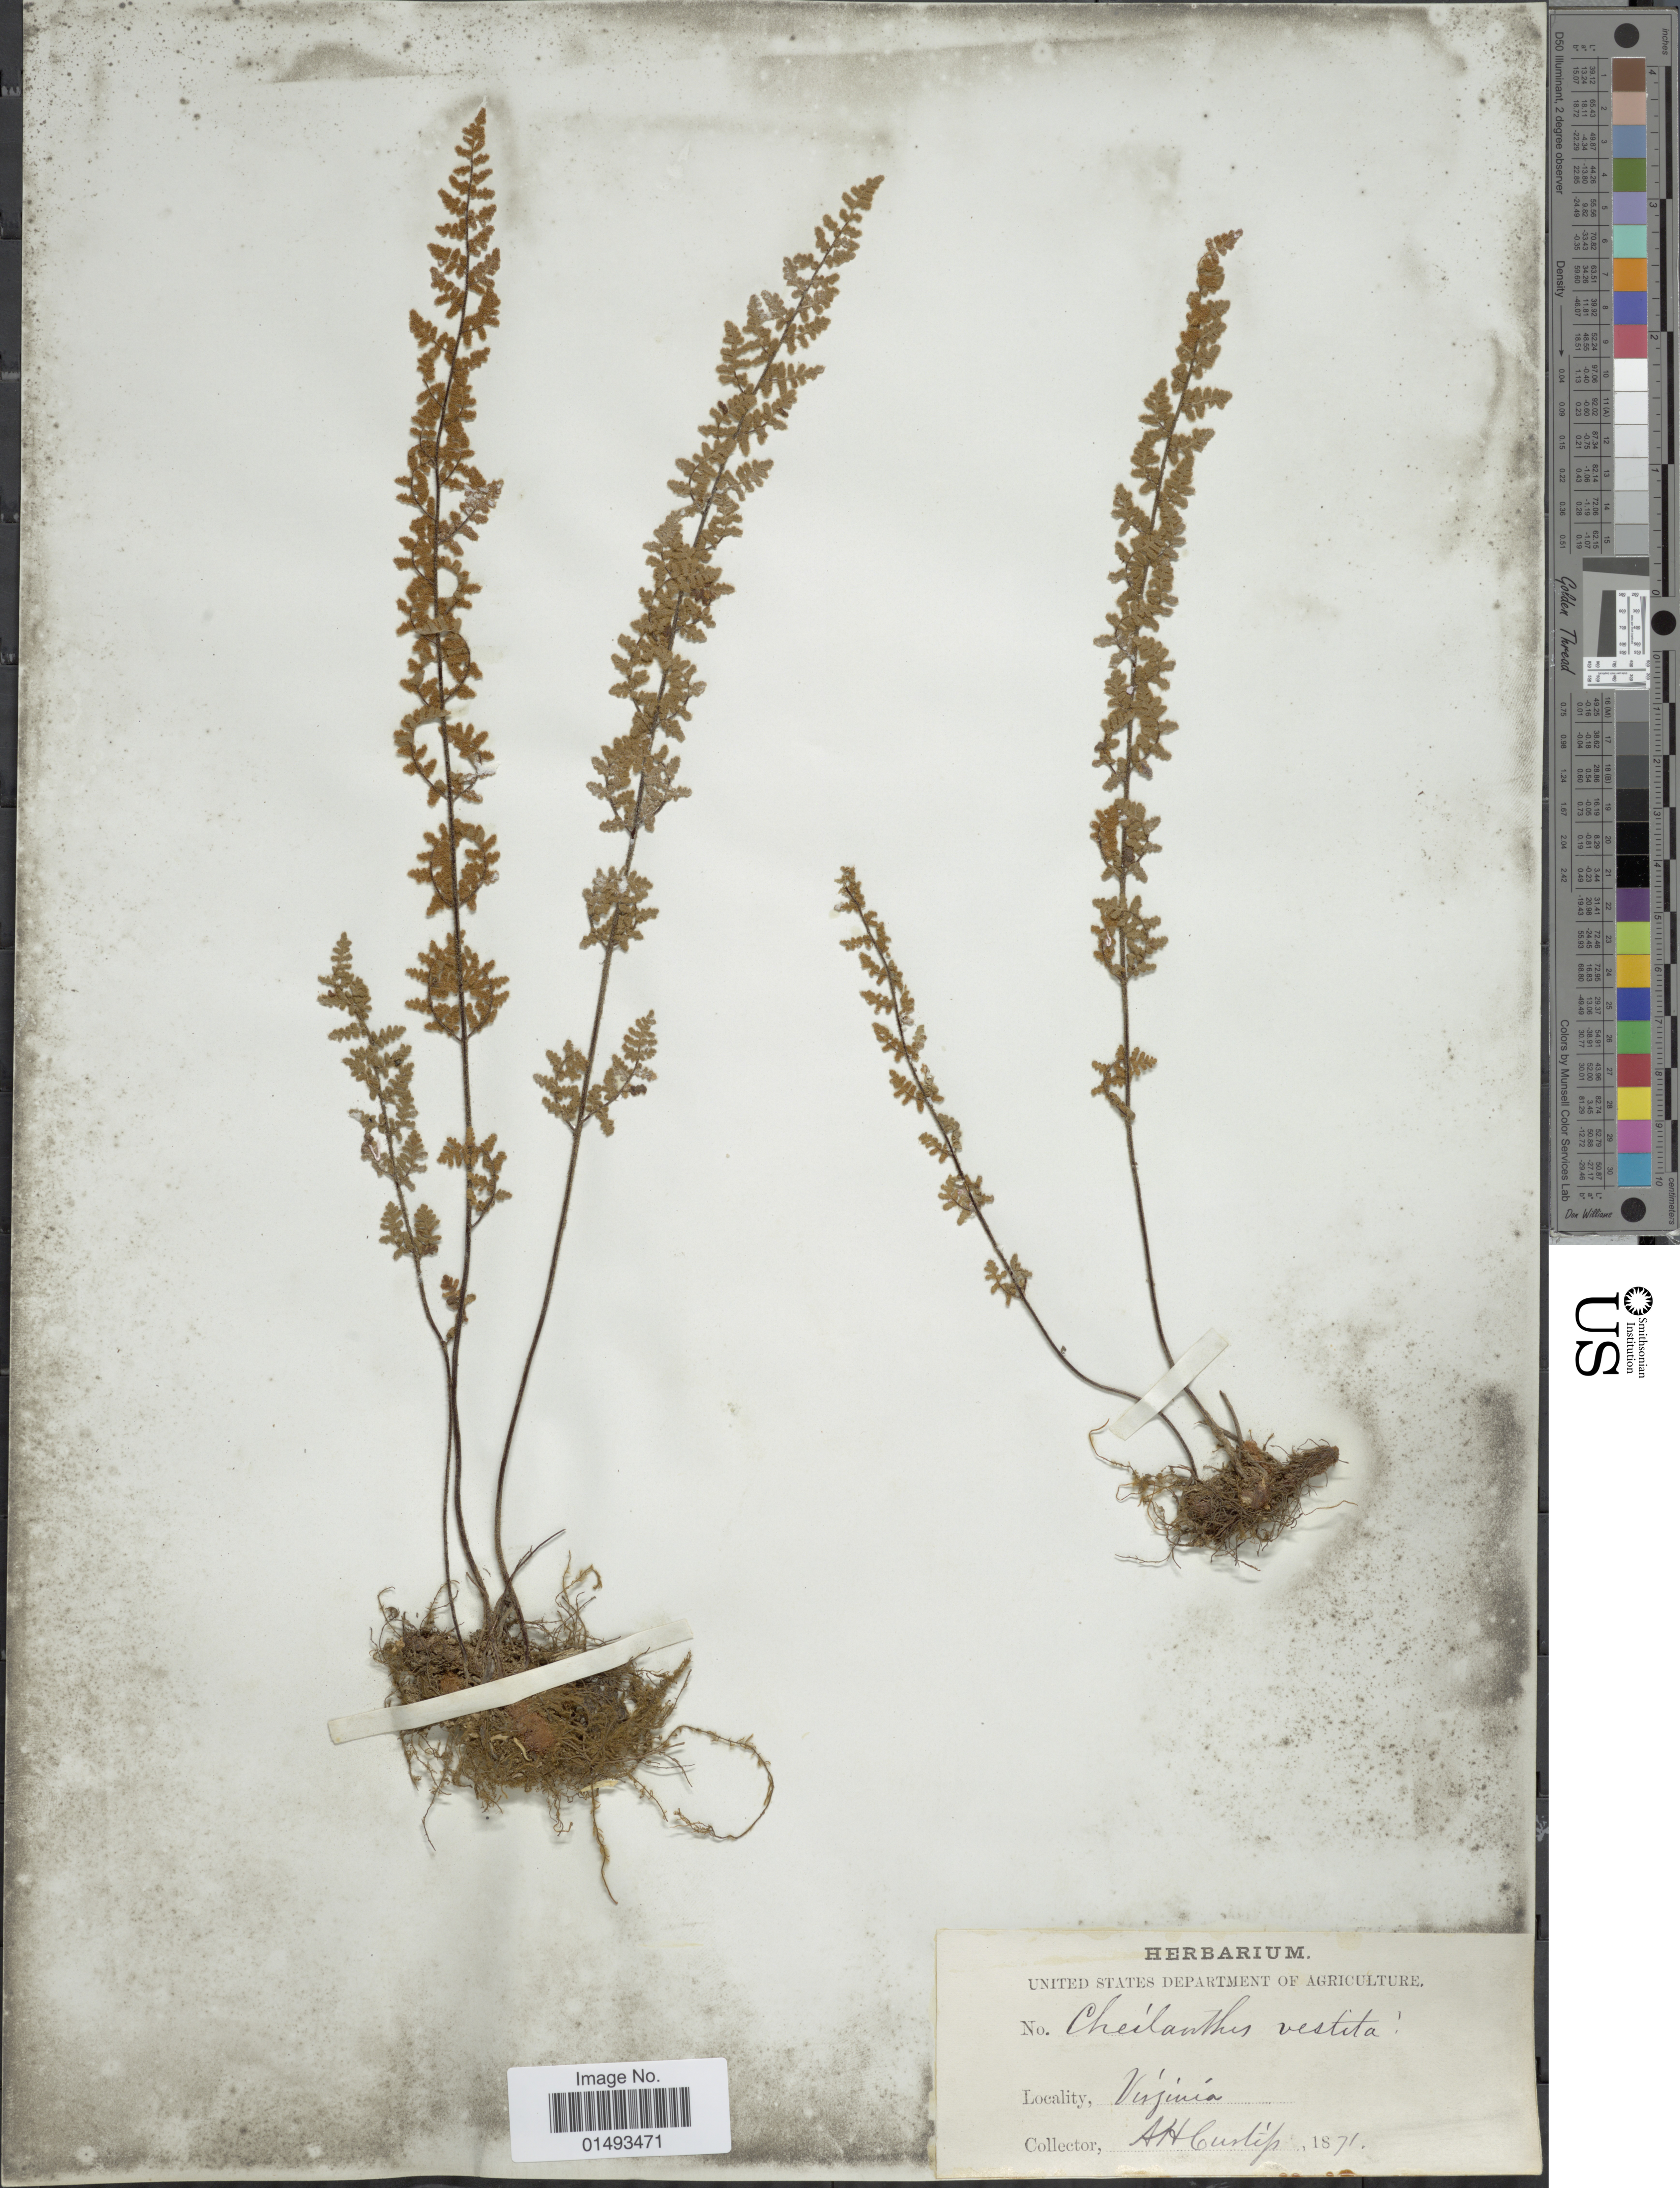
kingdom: Plantae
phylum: Tracheophyta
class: Polypodiopsida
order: Polypodiales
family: Pteridaceae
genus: Myriopteris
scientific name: Myriopteris lanosa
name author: (Michx.) Grusz & Windham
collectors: A. Curtis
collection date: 1871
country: United States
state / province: Virginia